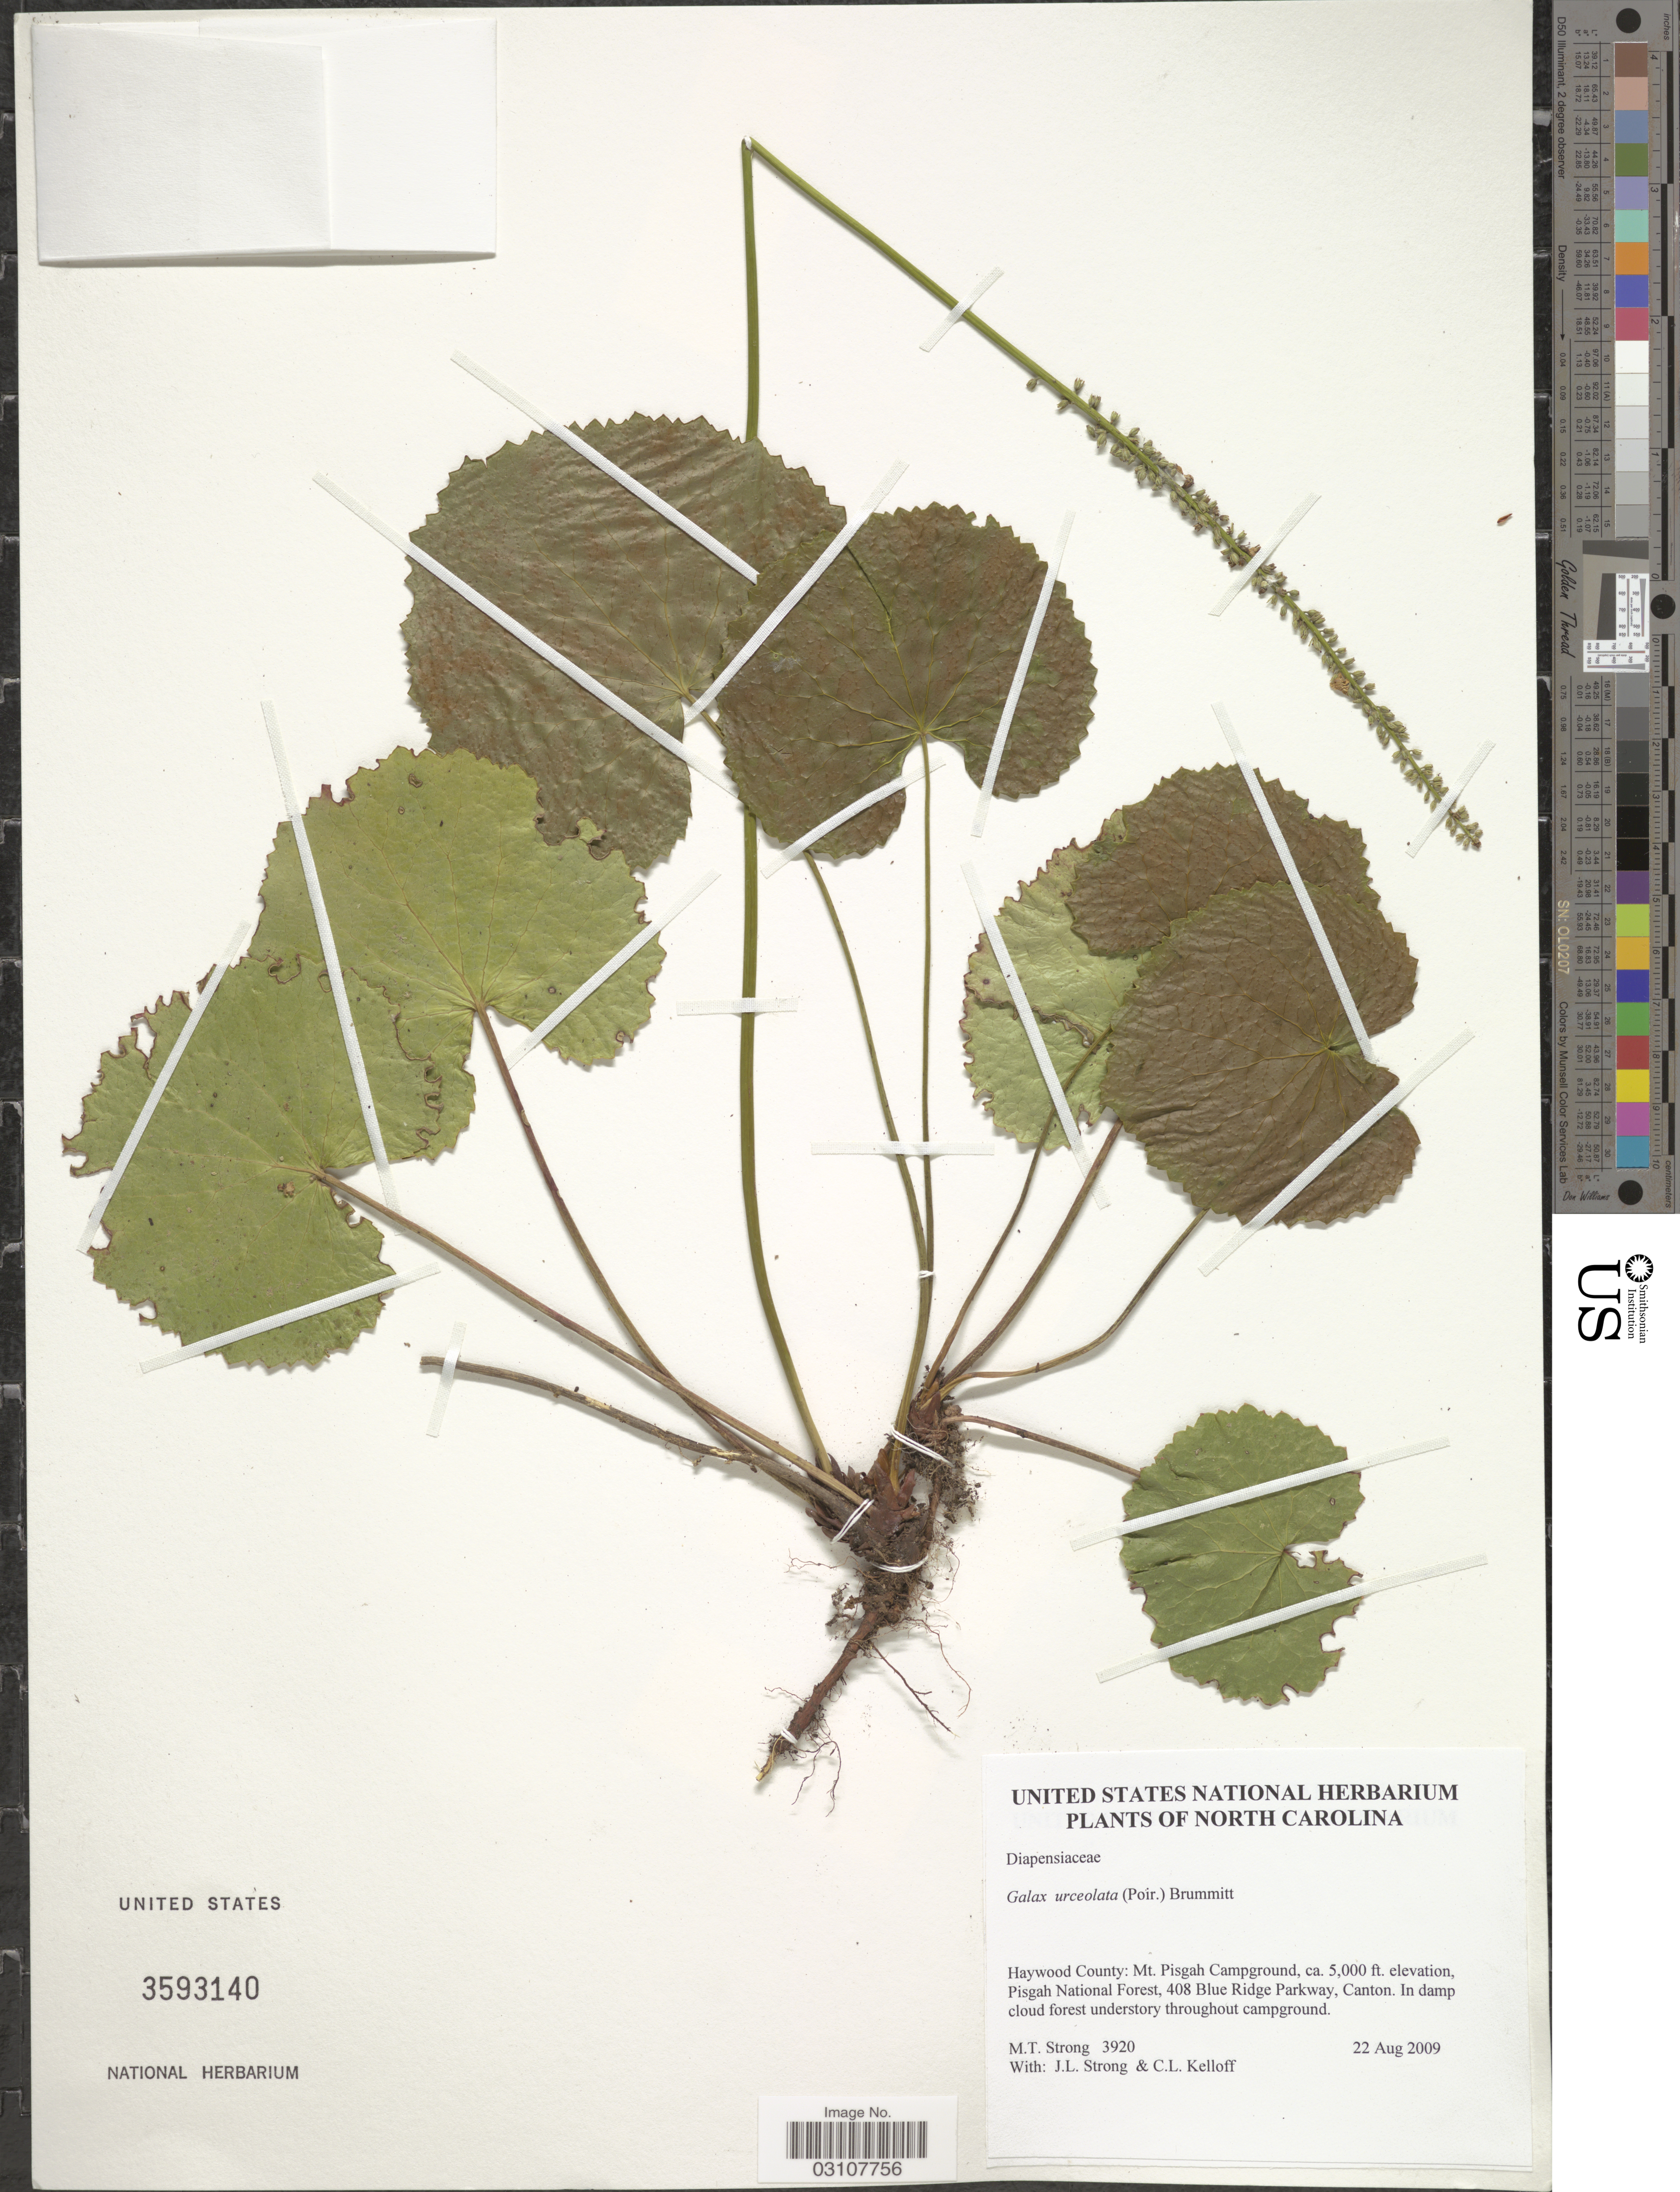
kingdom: Plantae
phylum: Tracheophyta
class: Magnoliopsida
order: Ericales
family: Diapensiaceae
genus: Galax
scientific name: Galax urceolata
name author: (Poir.) Brummitt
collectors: M. T. Strong, J. L. Strong & C. L. Kelloff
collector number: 3920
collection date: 2009-08-22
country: United States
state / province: North Carolina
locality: Haywood County: Mt. Pisgah Campground, Pisgah National Forest, 408 Blue Ridge Parkway, Canton.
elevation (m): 1524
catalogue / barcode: US 3593140